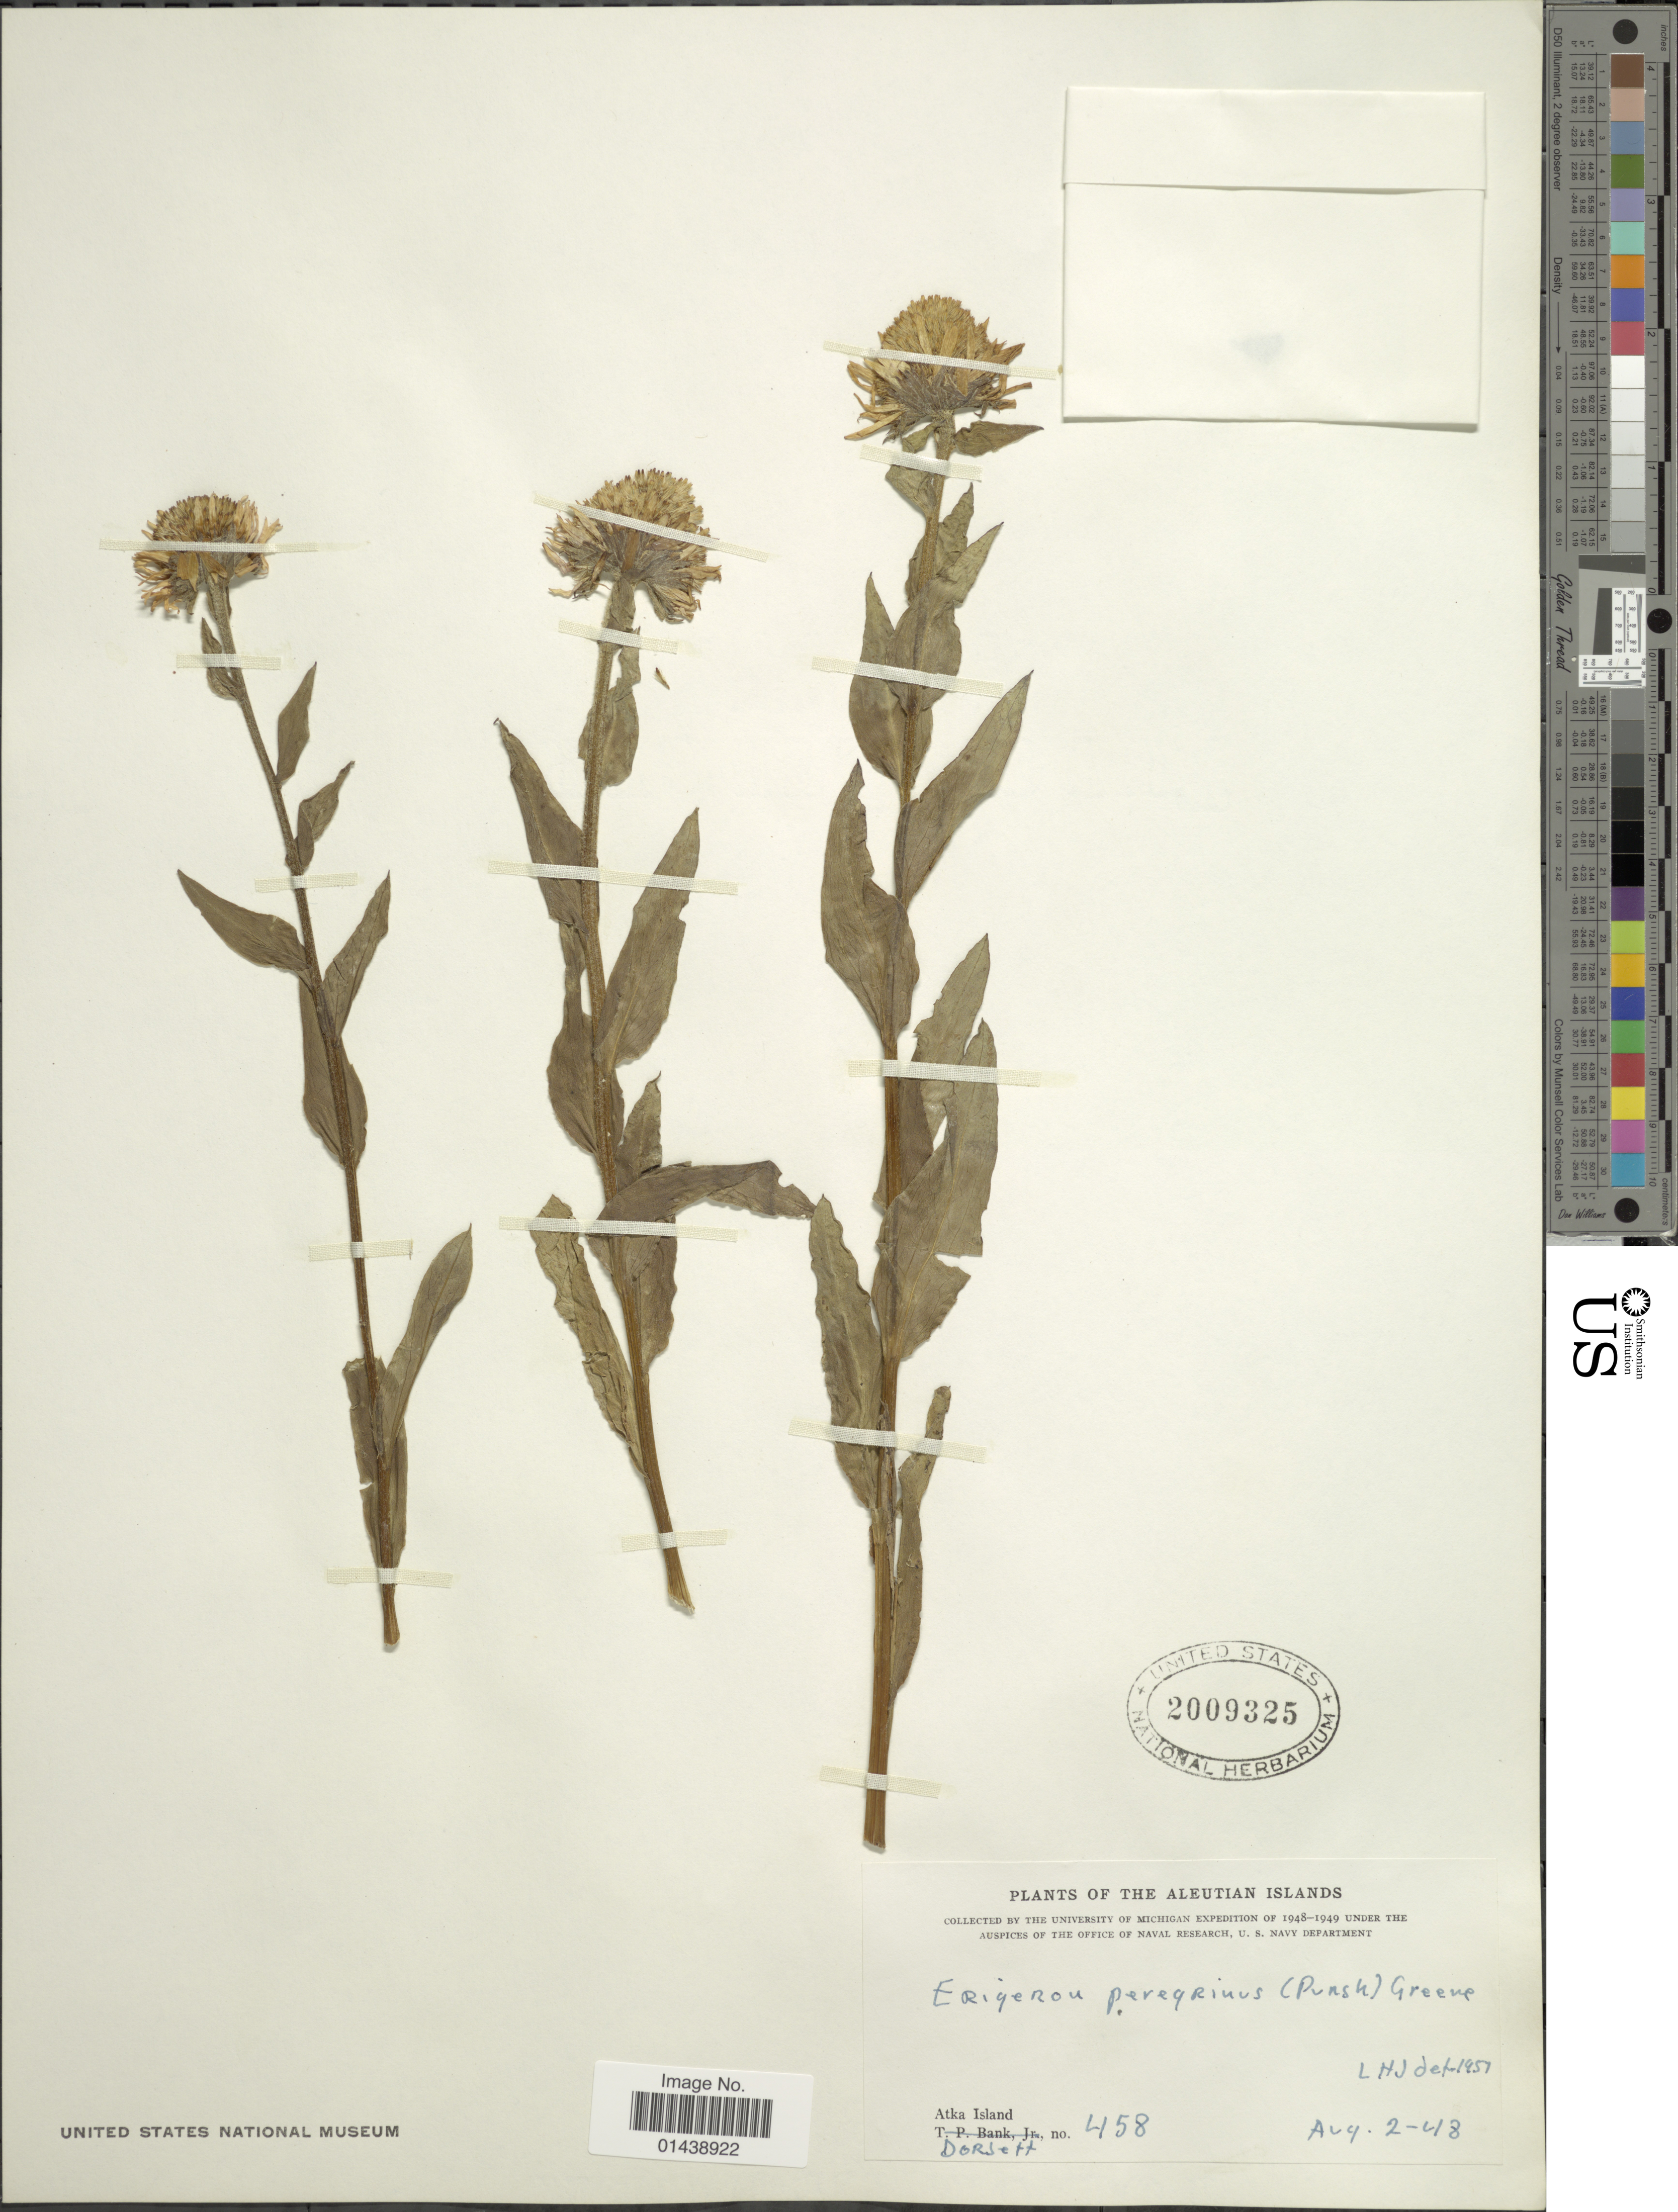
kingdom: Plantae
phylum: Tracheophyta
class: Magnoliopsida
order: Asterales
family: Asteraceae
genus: Erigeron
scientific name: Erigeron peregrinus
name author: (Banks ex Pursh) Greene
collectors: -- Dorsett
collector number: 458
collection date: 1948-08-02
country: United States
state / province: Alaska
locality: Aleutian Islands. Atka Island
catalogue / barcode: US 2009325